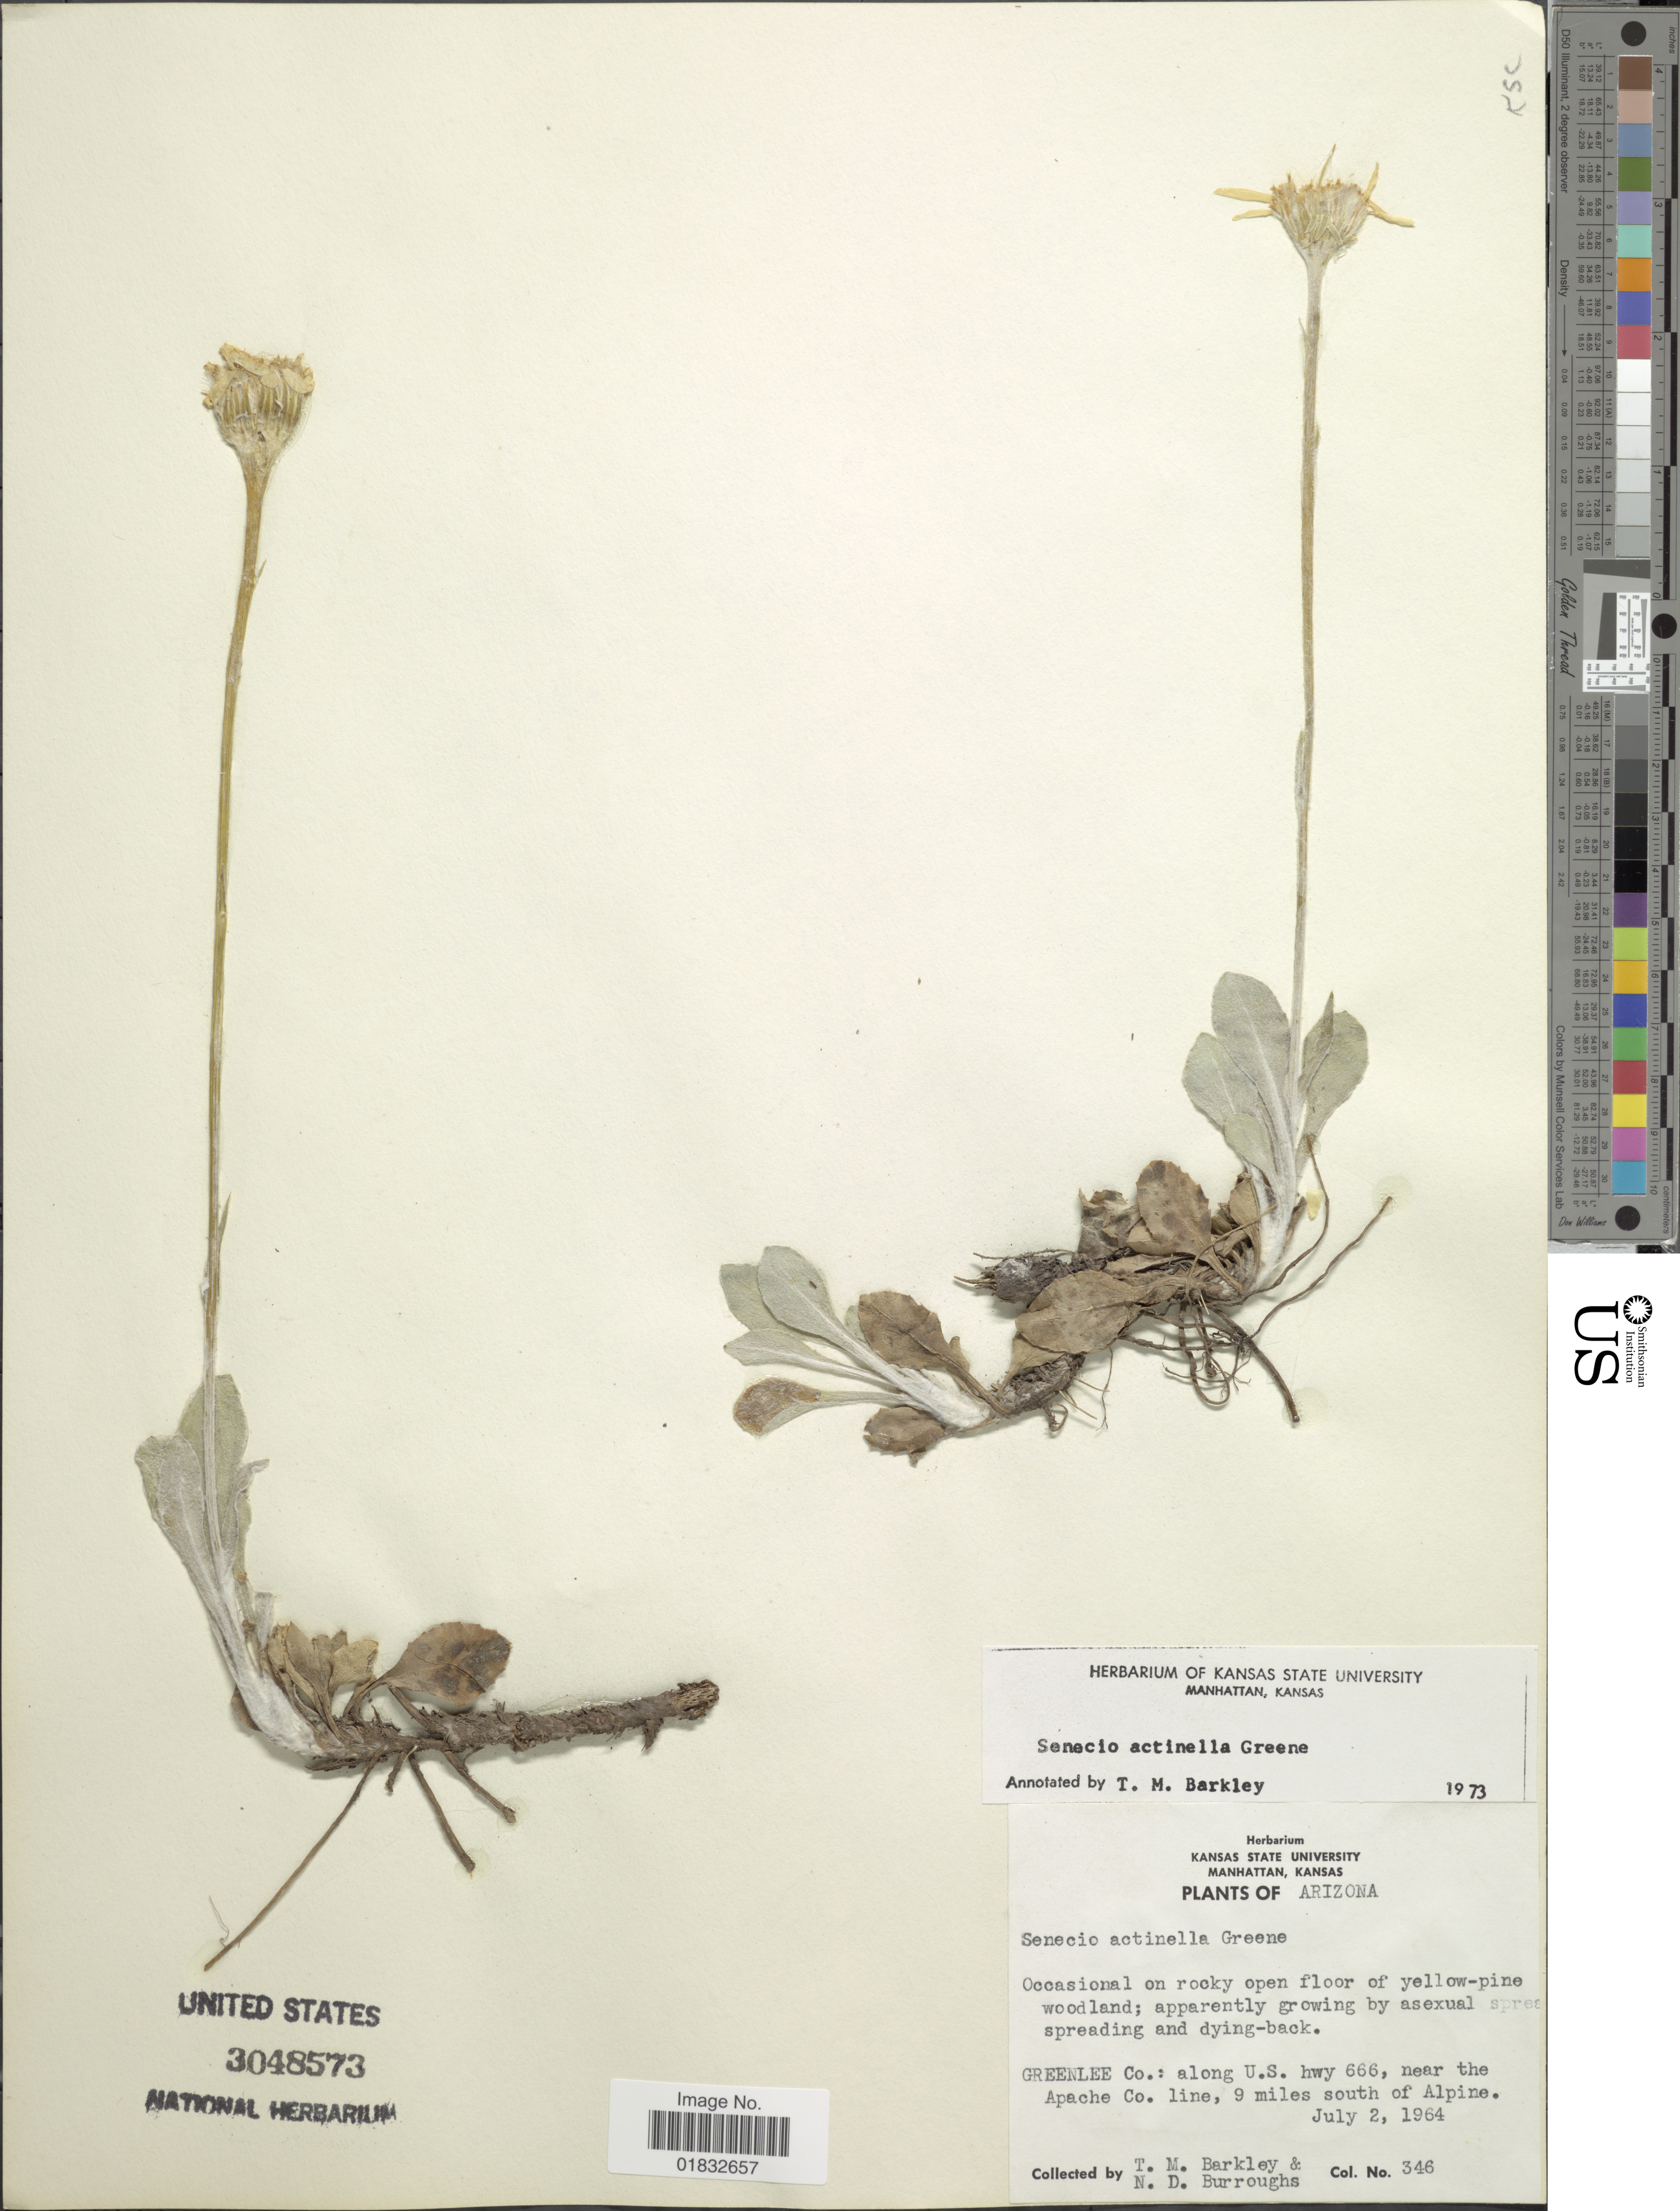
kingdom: Plantae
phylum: Tracheophyta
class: Magnoliopsida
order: Asterales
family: Asteraceae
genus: Senecio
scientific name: Senecio actinella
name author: Greene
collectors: T. M. Barkley & N. Burroughs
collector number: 346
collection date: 1964-07-02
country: United States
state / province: Arizona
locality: Greenlee Co: along U.S. hwy 666, near the Apache Co. line, 9 miles south of Alpine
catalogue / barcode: US 3048573